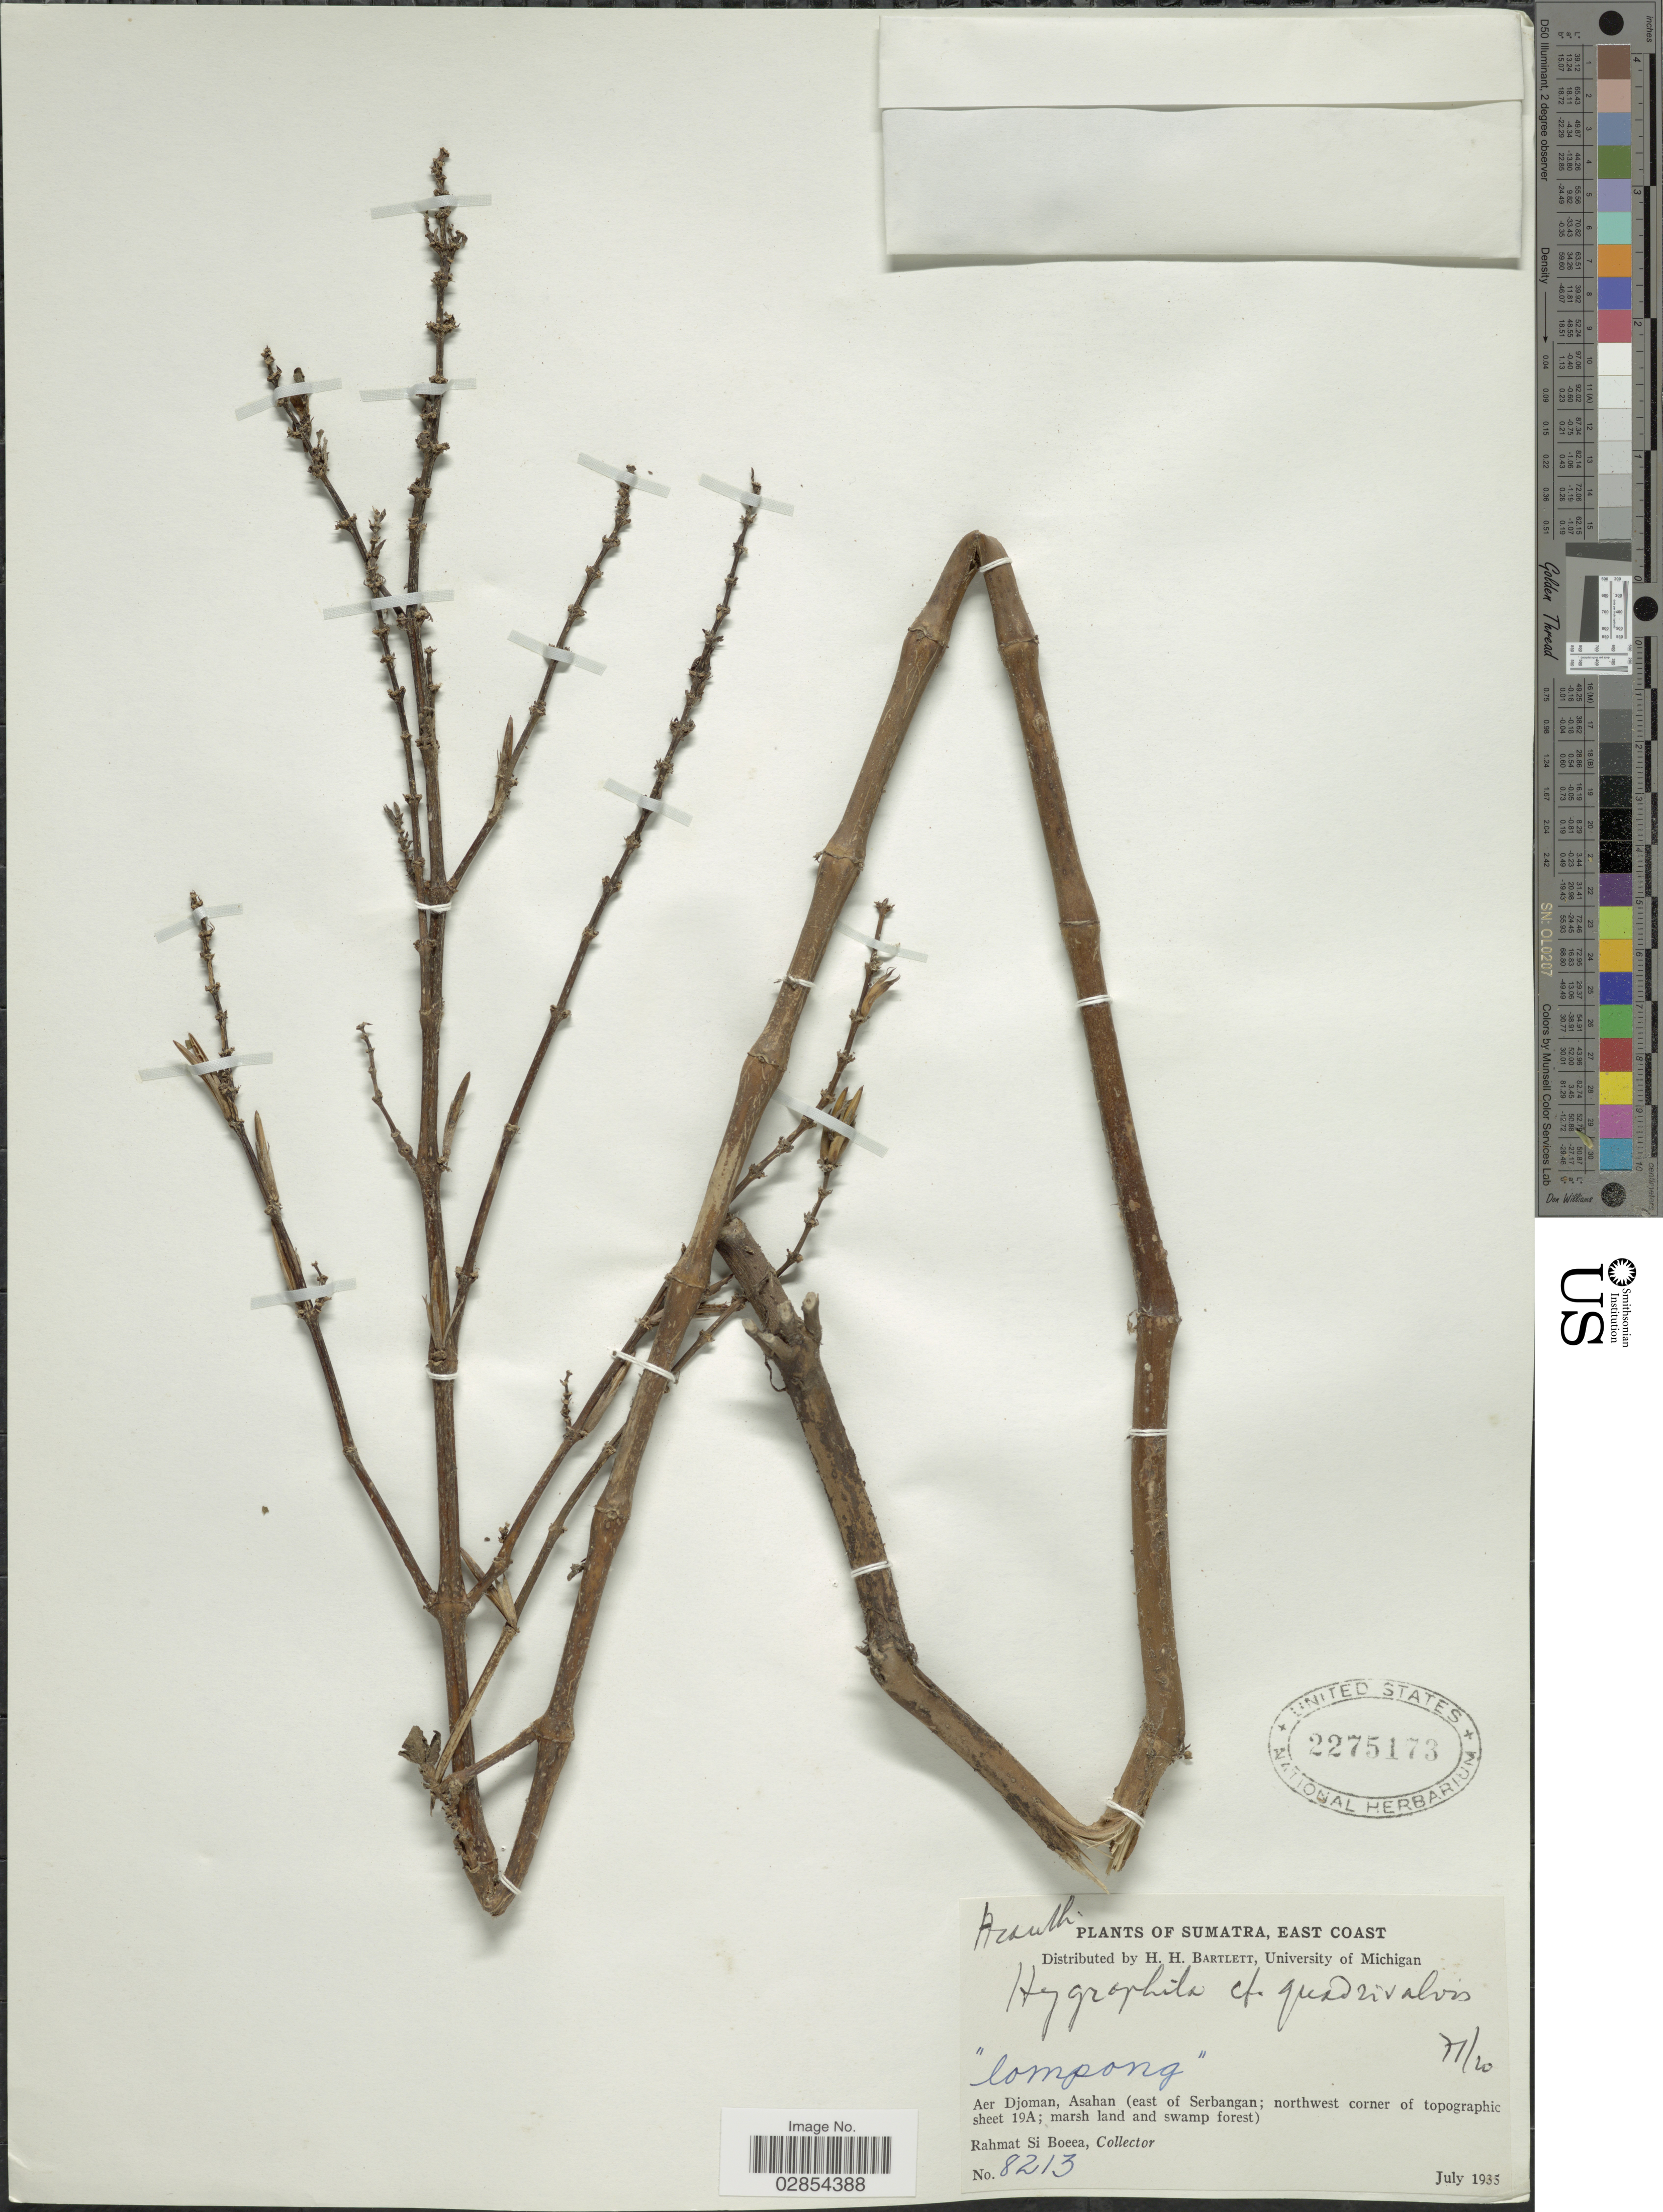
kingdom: Plantae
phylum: Tracheophyta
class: Magnoliopsida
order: Lamiales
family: Acanthaceae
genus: Hygrophila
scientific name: Hygrophila saxatilis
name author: Ridl.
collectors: Rahmat Si Boeea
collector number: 8213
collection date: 1935-07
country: Indonesia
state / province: Sumatra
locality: East Coast. Aer Djoman, Asahan (east of Serbangan; northwest corner of topographic sheet 19A).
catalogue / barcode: US 2275173